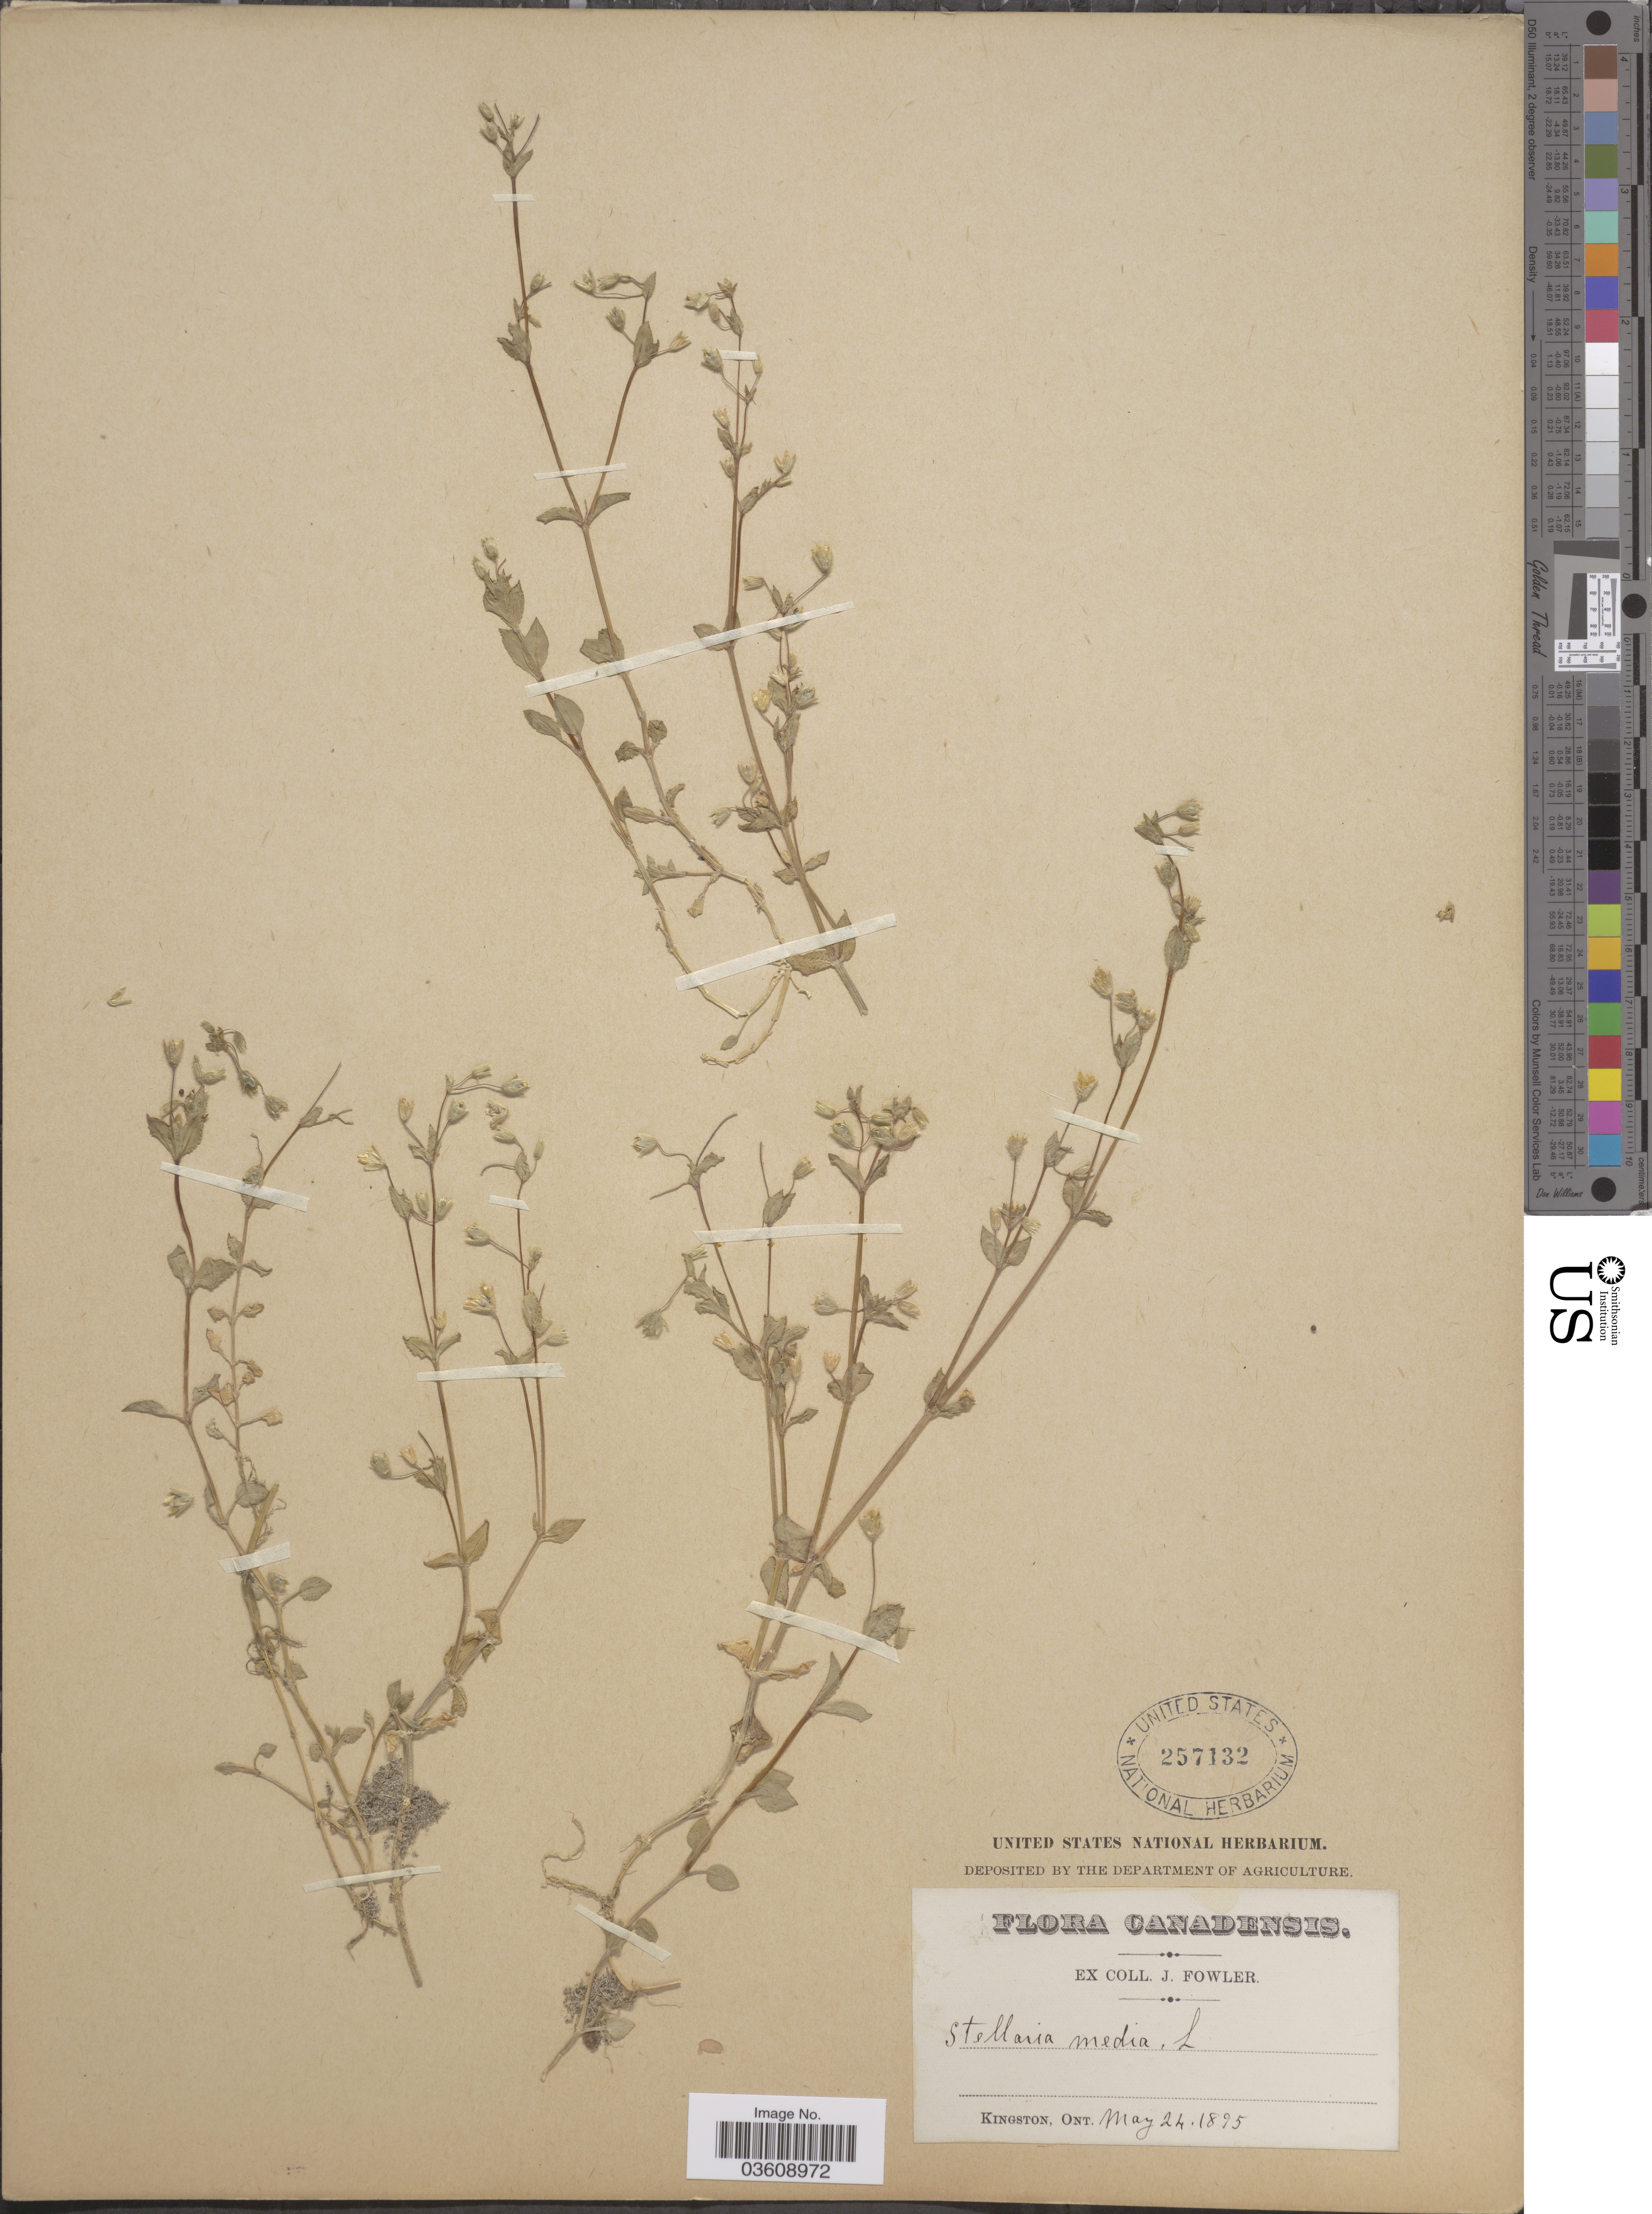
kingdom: Plantae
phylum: Tracheophyta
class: Magnoliopsida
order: Caryophyllales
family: Caryophyllaceae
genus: Stellaria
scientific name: Stellaria media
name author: (L.) Vill.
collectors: J. Fowler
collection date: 1895-05-24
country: Canada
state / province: Ontario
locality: Kingston.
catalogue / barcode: US 257132